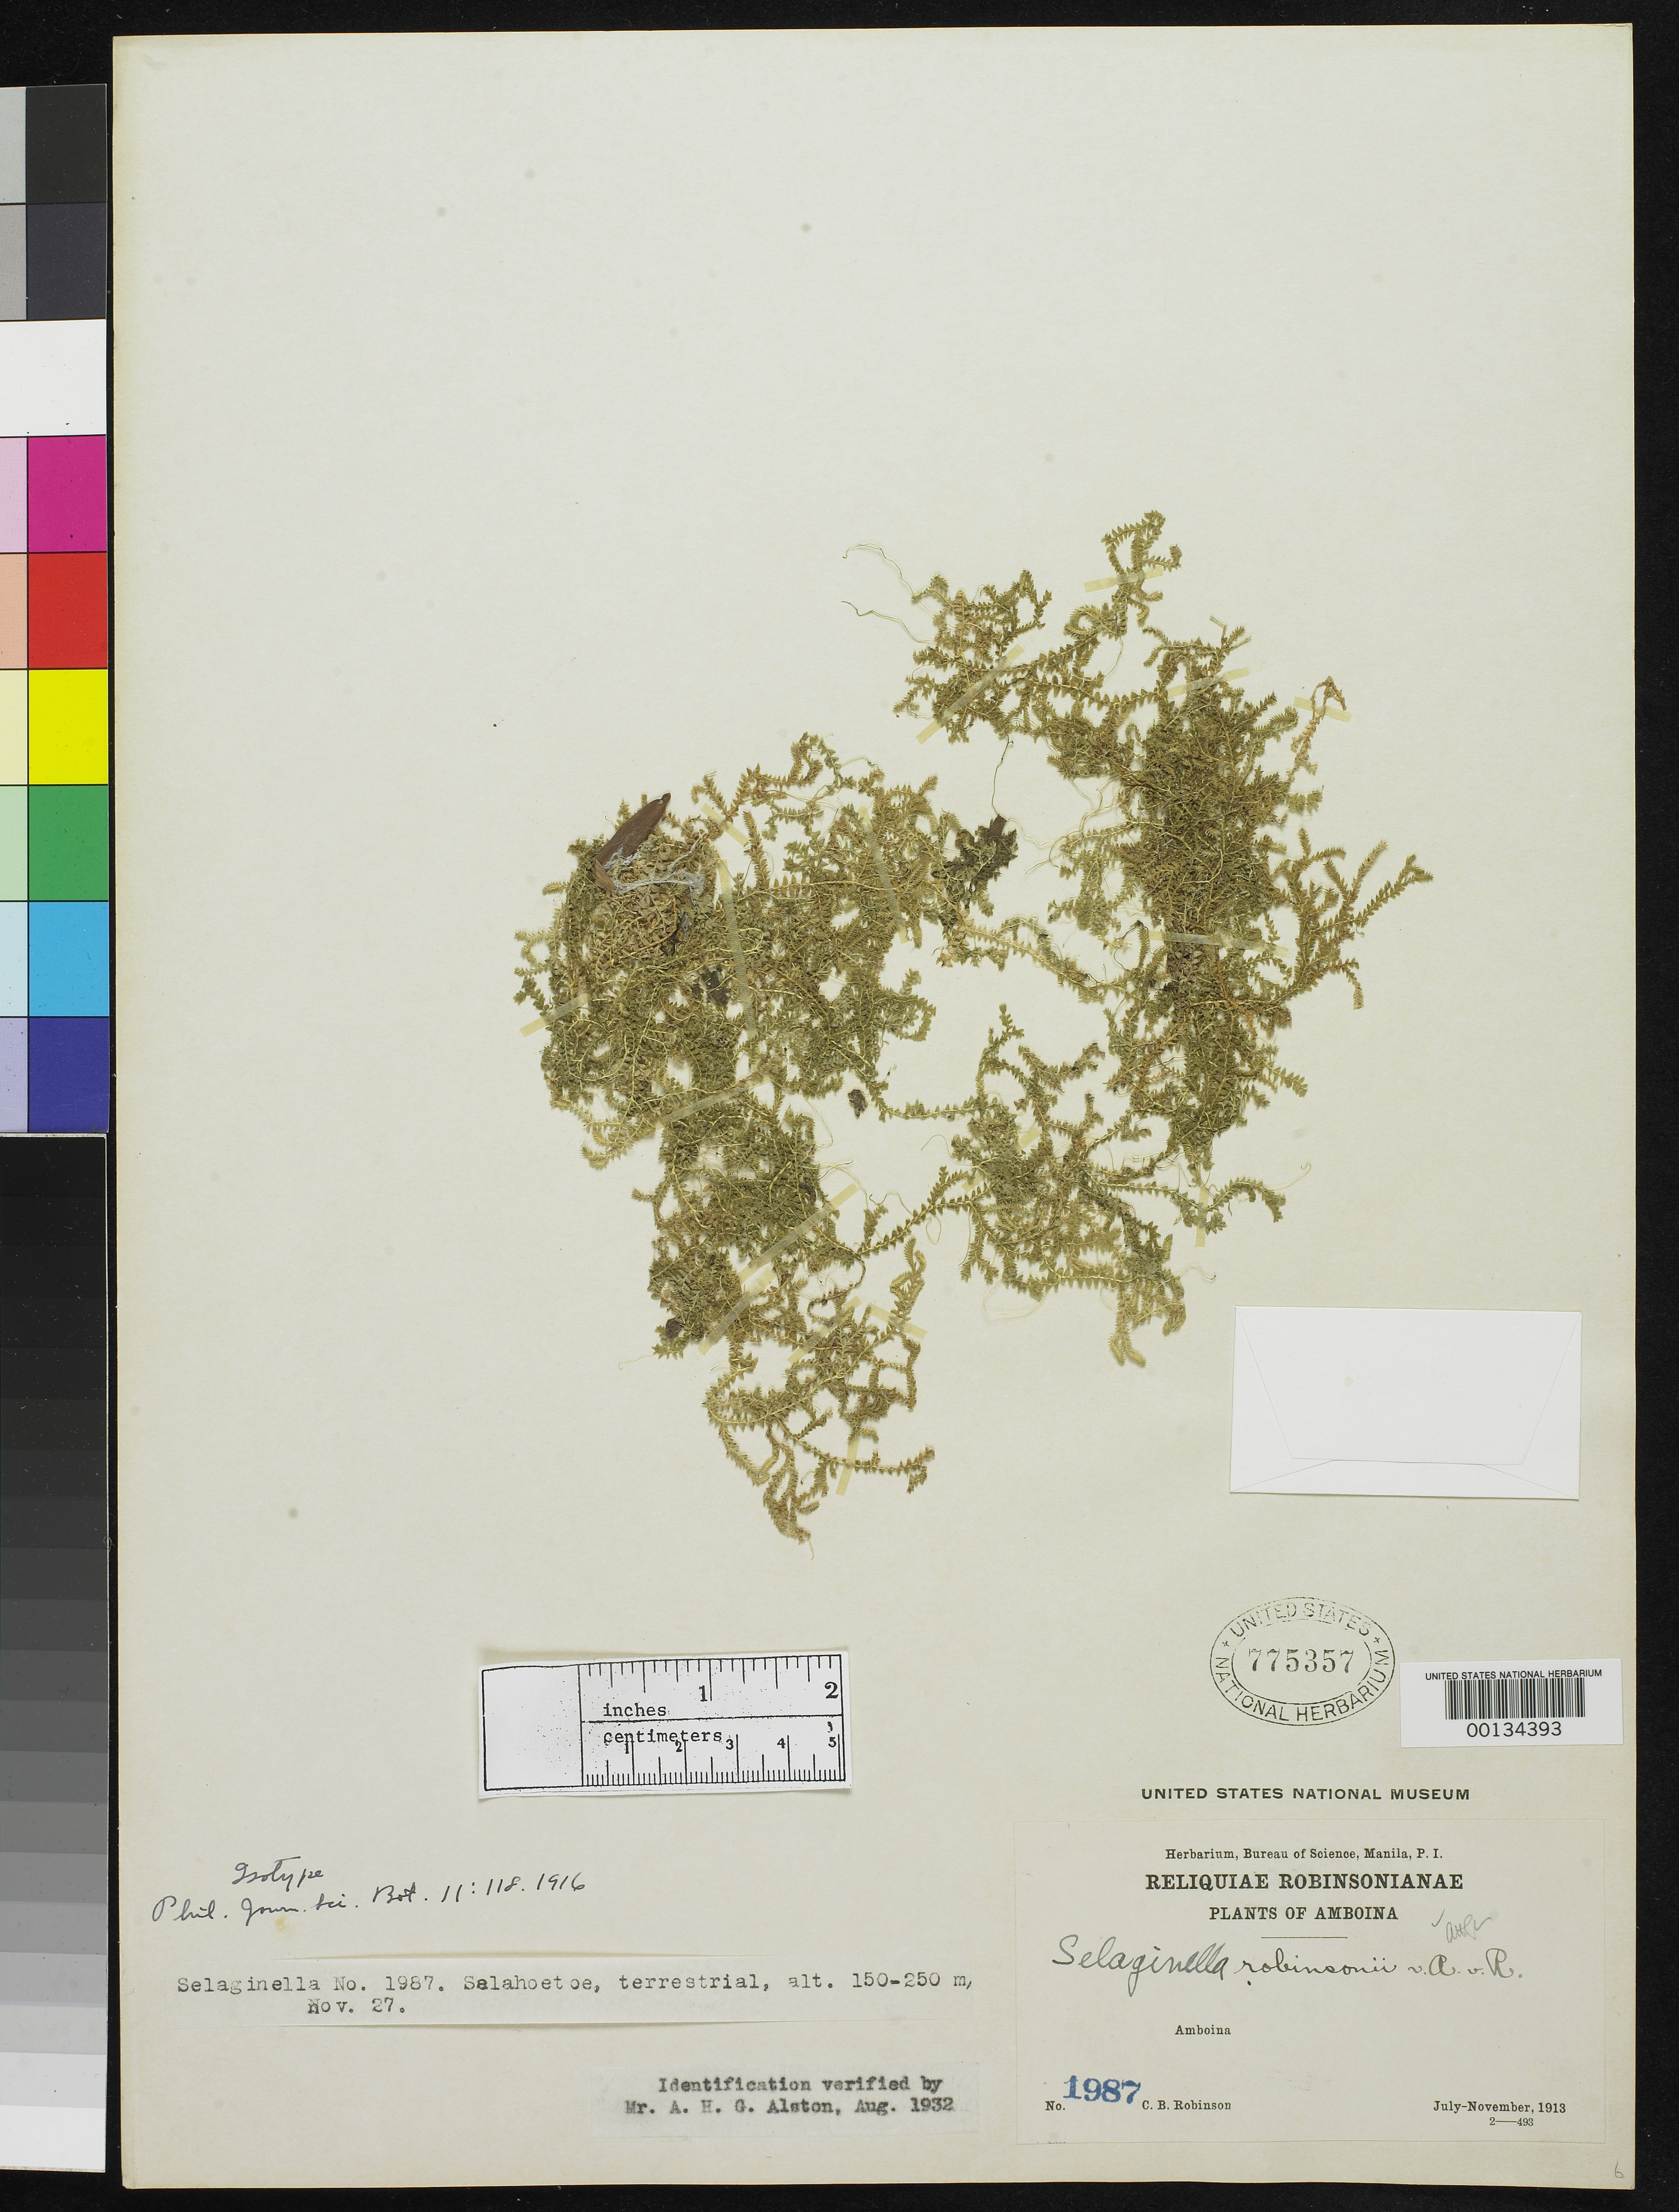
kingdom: Plantae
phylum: Tracheophyta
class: Lycopodiopsida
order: Selaginellales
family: Selaginellaceae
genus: Selaginella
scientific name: Selaginella robinsonii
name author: Alderw.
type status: Isotype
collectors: C. Robinson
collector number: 1987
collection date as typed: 27 Nov 1913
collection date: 1913-11-27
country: Indonesia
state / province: Maluku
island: Amboina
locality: Salahoete.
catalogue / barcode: US 775357